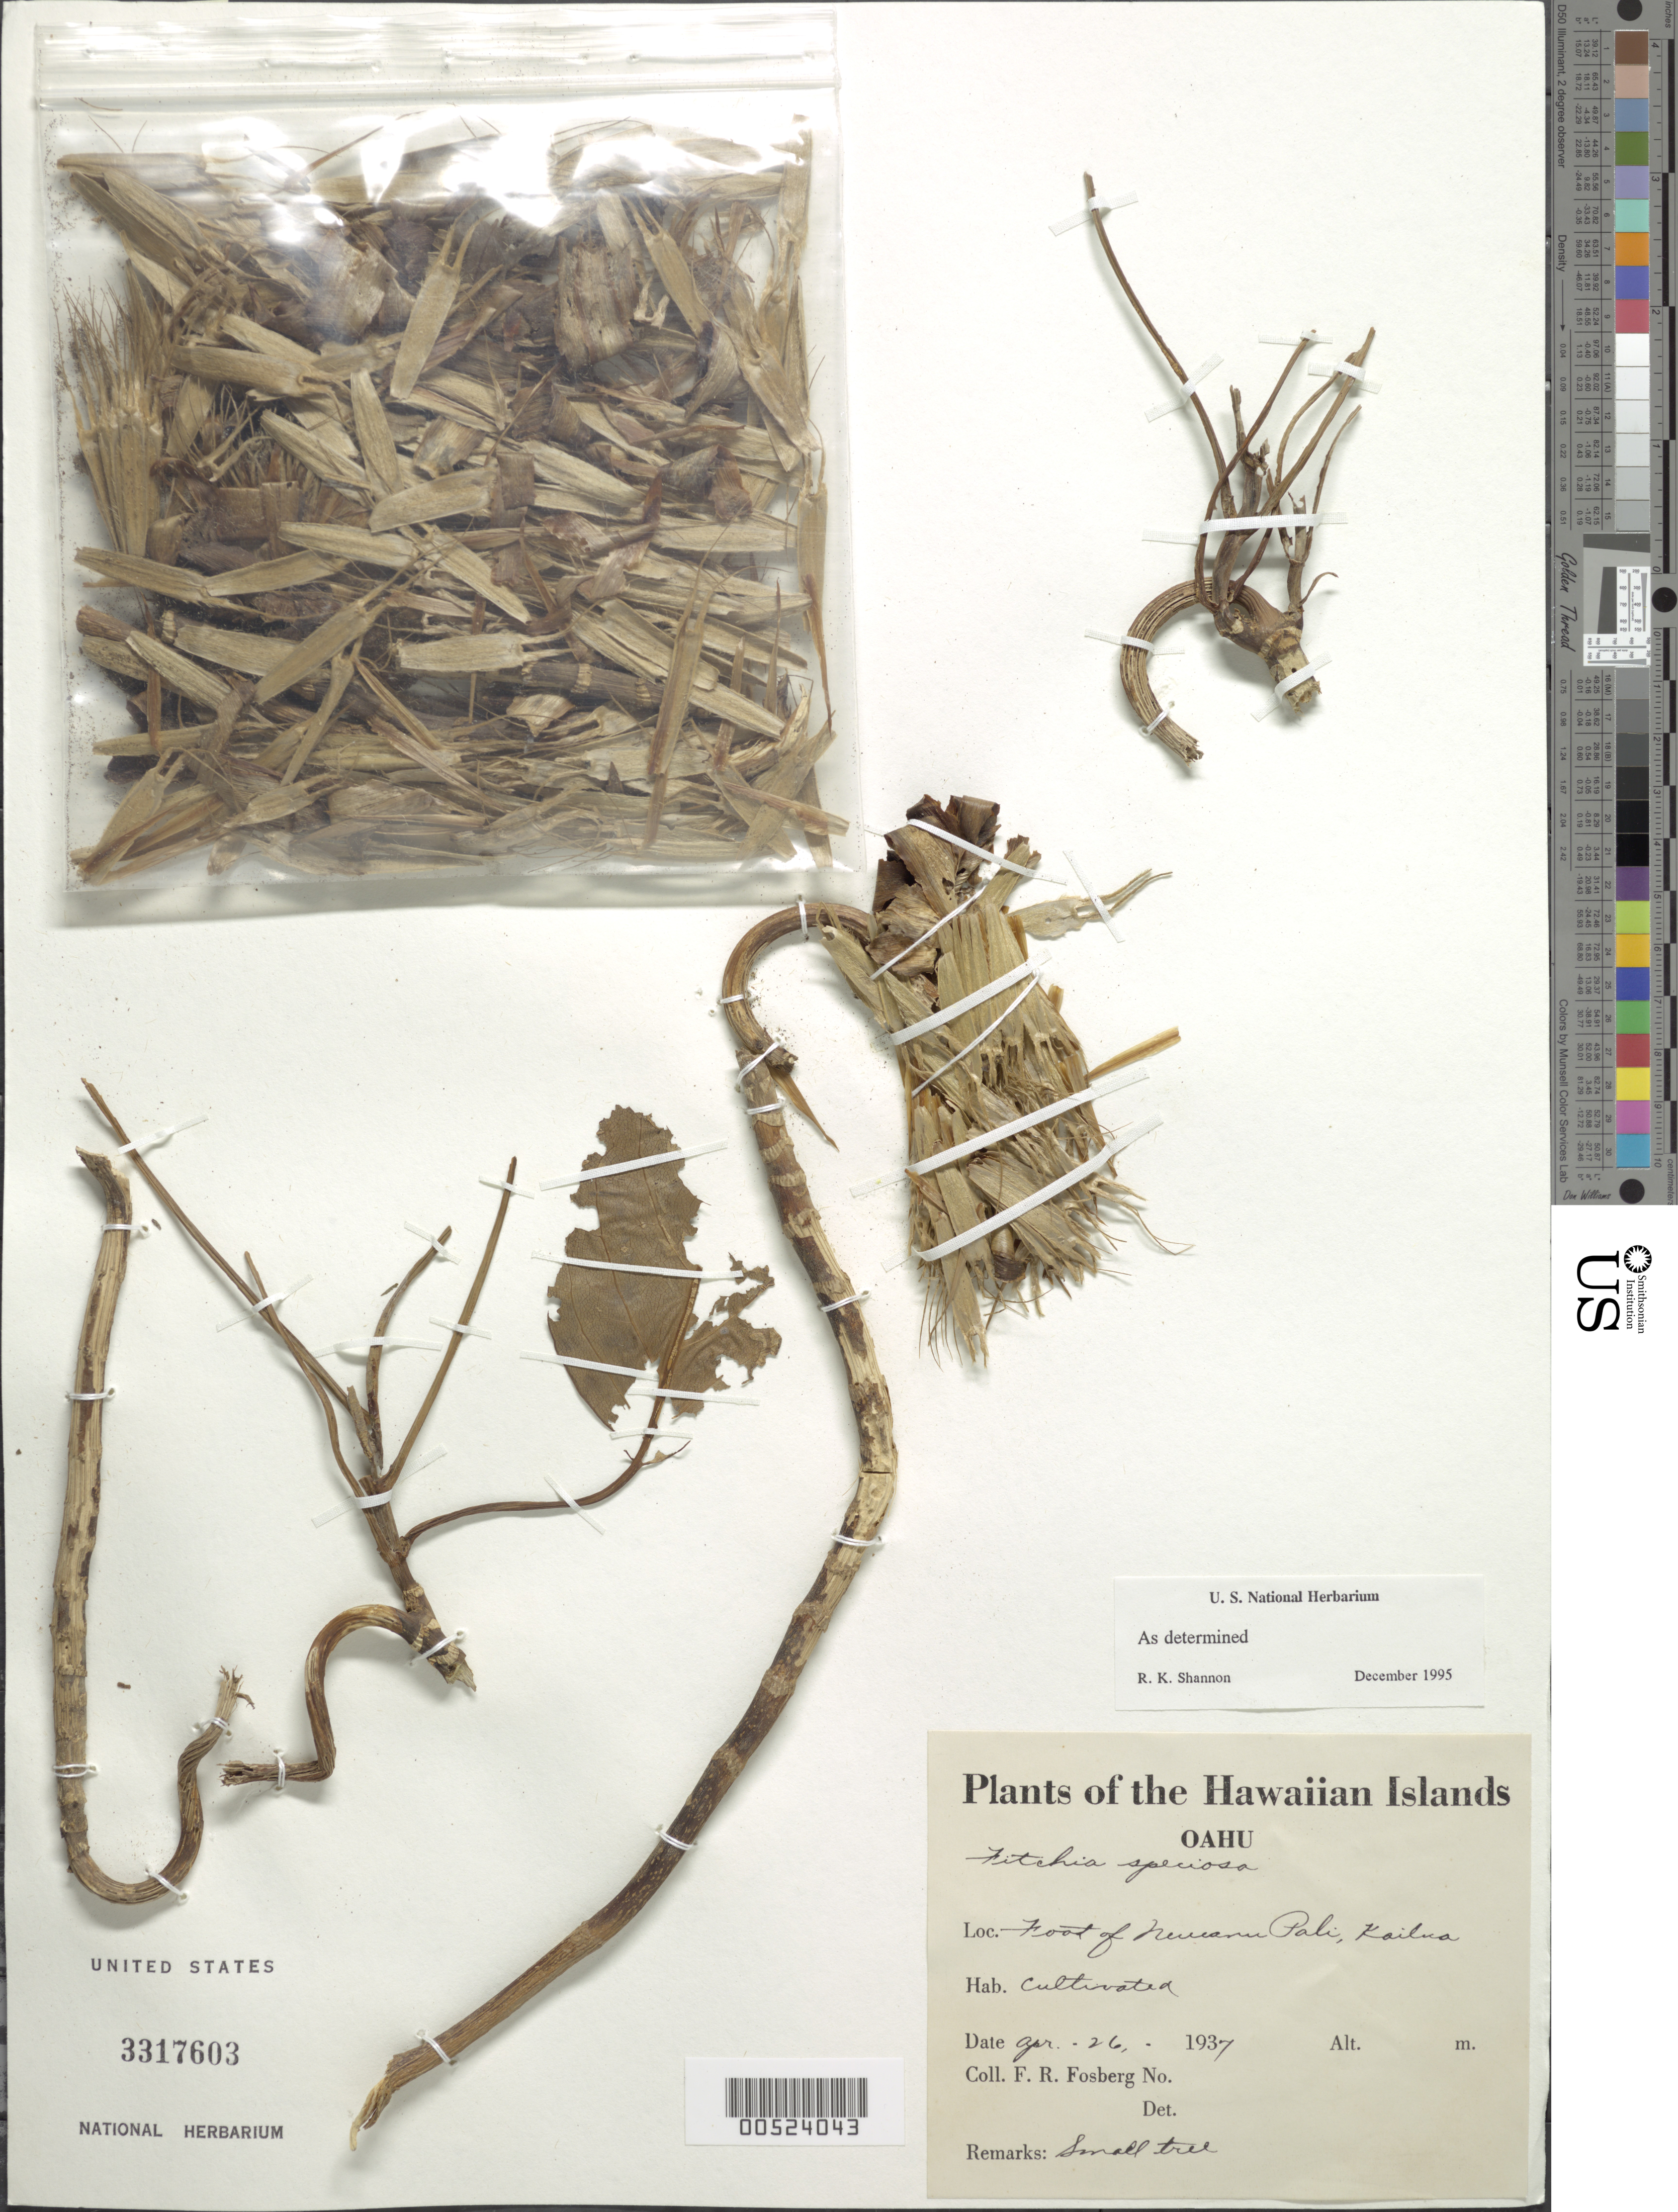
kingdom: Plantae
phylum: Tracheophyta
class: Magnoliopsida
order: Asterales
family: Asteraceae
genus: Fitchia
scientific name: Fitchia speciosa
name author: Cheeseman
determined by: Shannon, R. K., (UNITED STATES)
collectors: F. R. Fosberg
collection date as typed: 26 Apr 1937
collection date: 1937-04-26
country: United States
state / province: Hawaii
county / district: Honolulu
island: Oahu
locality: Foot of Nuuanu Pali, Kailua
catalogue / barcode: US 3317603